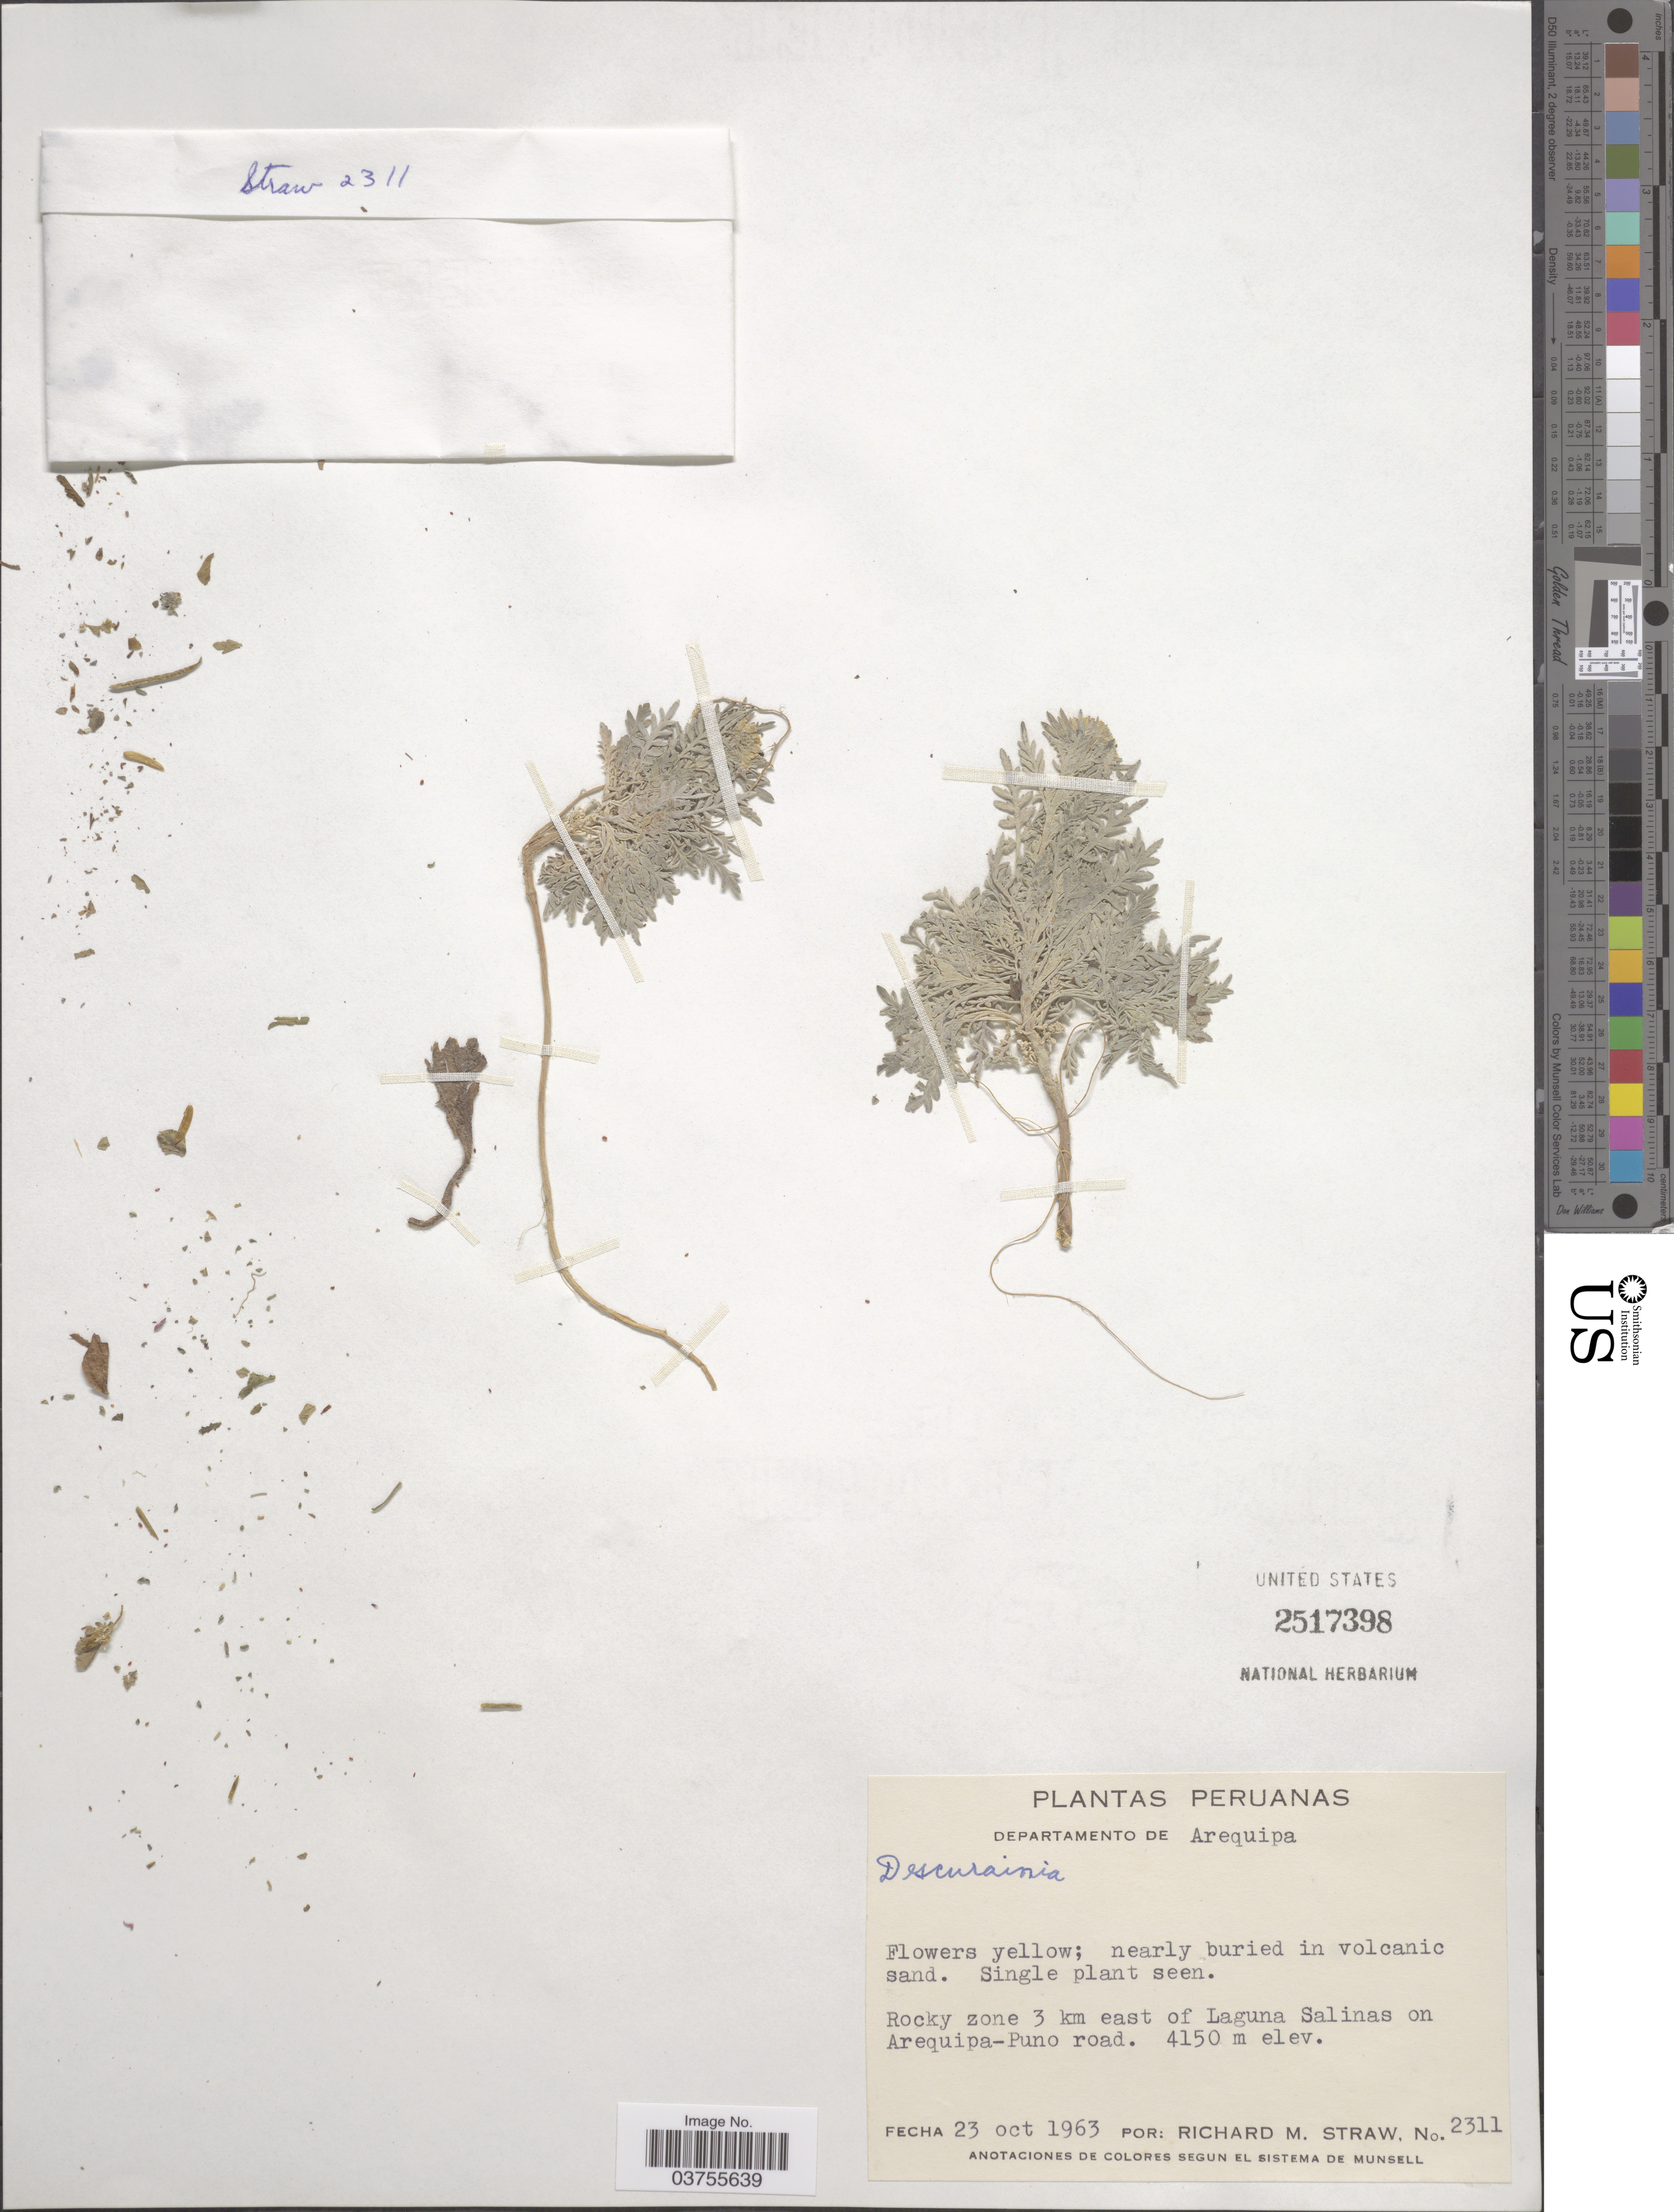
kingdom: Plantae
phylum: Tracheophyta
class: Magnoliopsida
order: Brassicales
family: Brassicaceae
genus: Descurainia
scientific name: Descurainia sp.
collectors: R. M. Straw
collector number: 2311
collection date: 1963-10-23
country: Peru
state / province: Arequipa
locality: Departamento de Arequipa. Rocky zone 3 km east of Laguna Salinas on Arequipa-Puno road.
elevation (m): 4150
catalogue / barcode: US 2517398